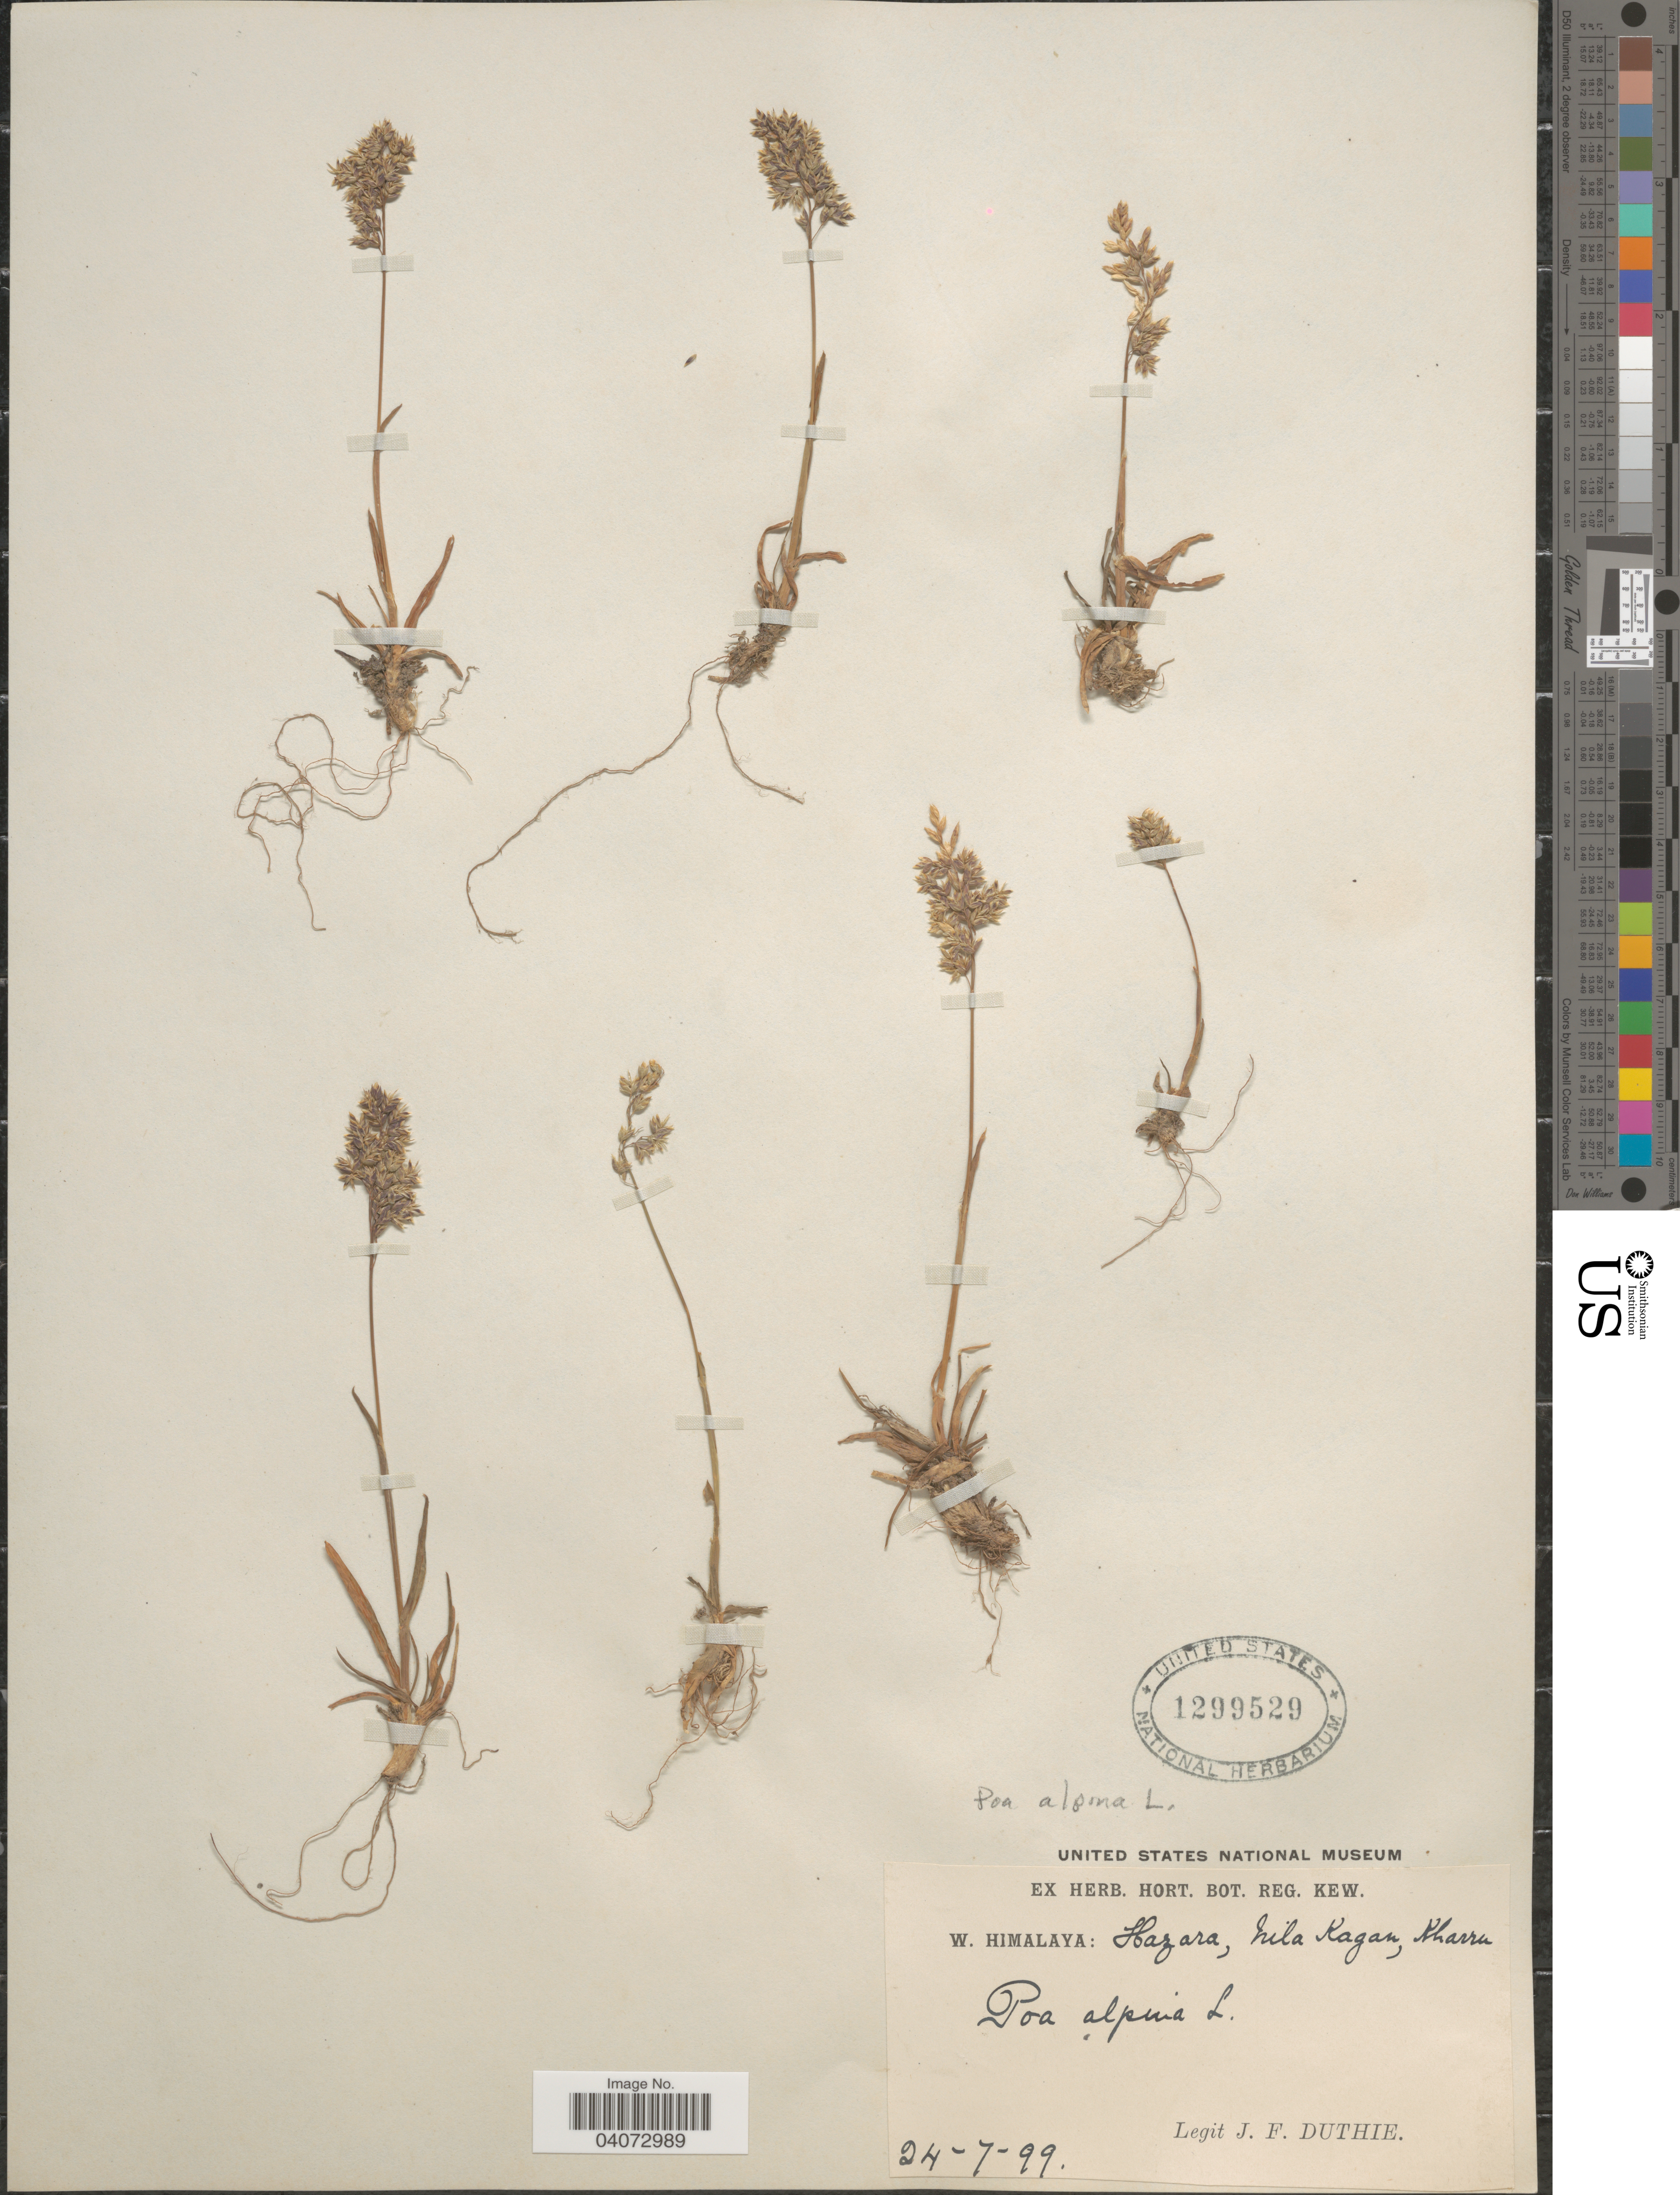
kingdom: Plantae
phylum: Tracheophyta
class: Liliopsida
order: Poales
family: Poaceae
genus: Poa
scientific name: Poa alpina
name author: L.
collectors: J. F. Duthie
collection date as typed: Transcribed d/m/y: 24/7/99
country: Pakistan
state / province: Khyber Pakhtunkhwa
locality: W. Himalaya: Hazara, Mila [interpreted] Kagan, Kharru.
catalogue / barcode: US 1299529